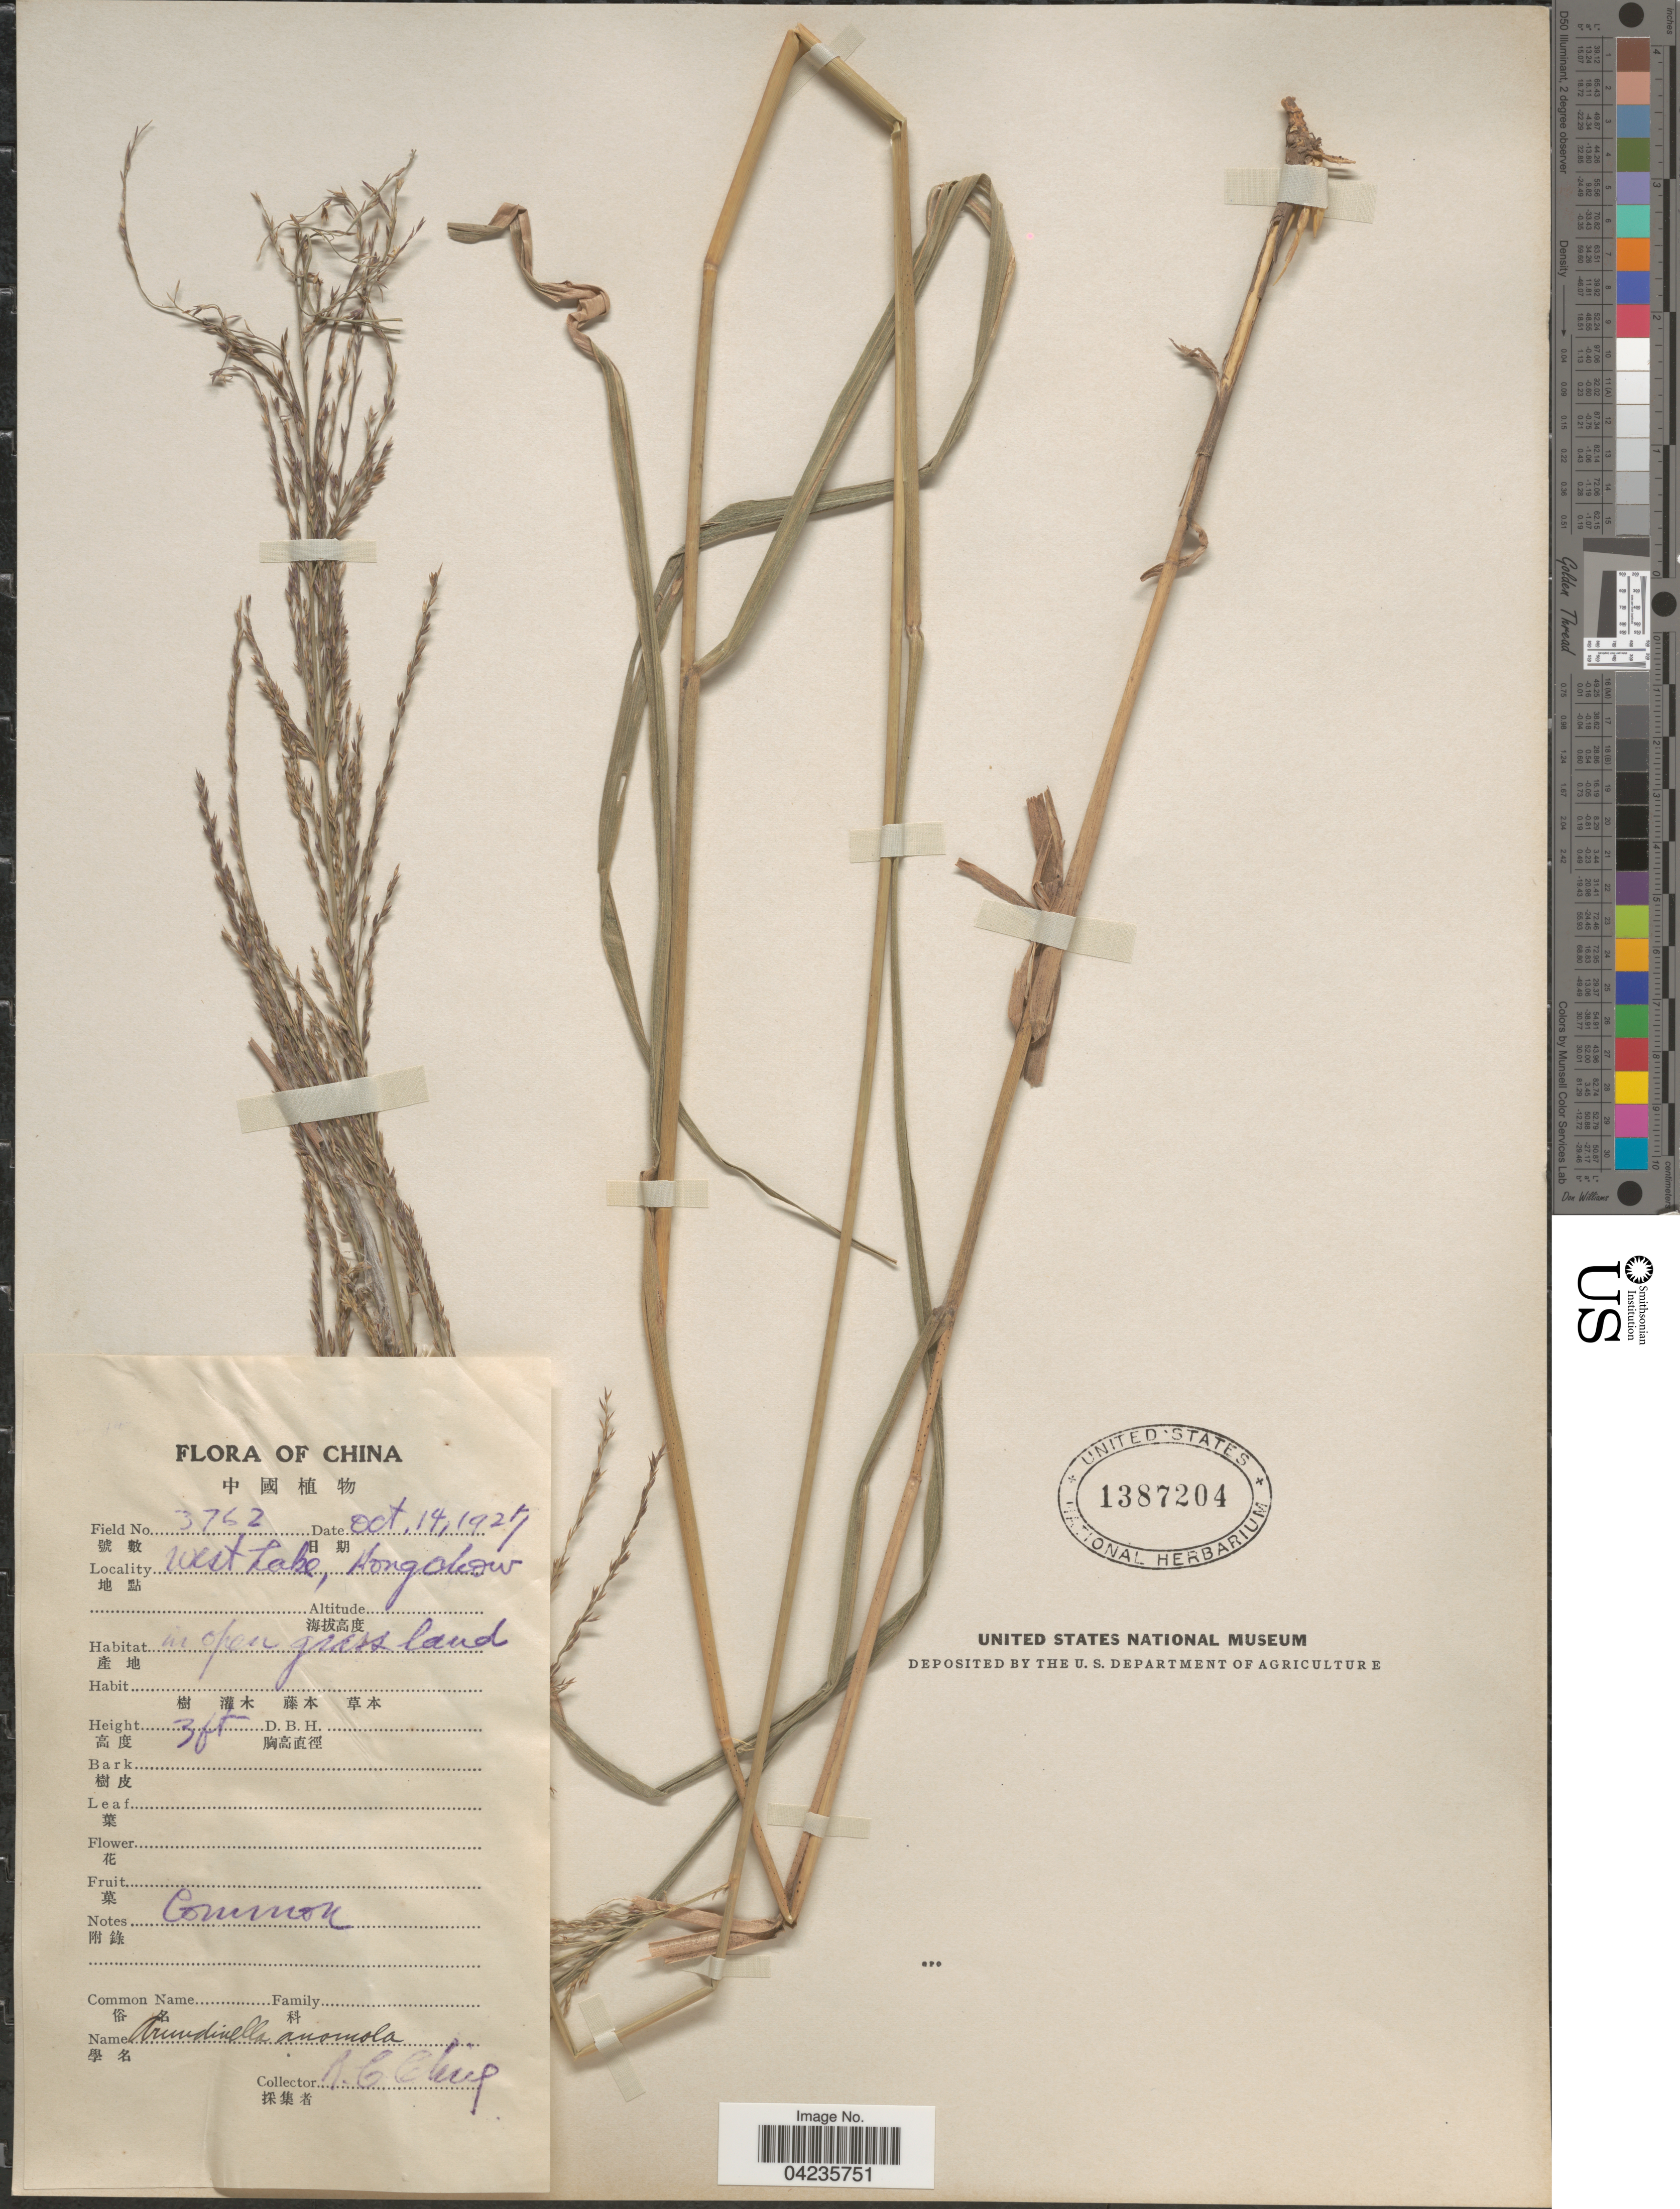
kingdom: Plantae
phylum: Tracheophyta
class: Liliopsida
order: Poales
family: Poaceae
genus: Arundinella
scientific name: Arundinella hirta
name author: (Thunb.) Tanaka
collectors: R. C. Ching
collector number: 3762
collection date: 1927-10-14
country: China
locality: West Lake, Hongchow.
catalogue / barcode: US 1387204